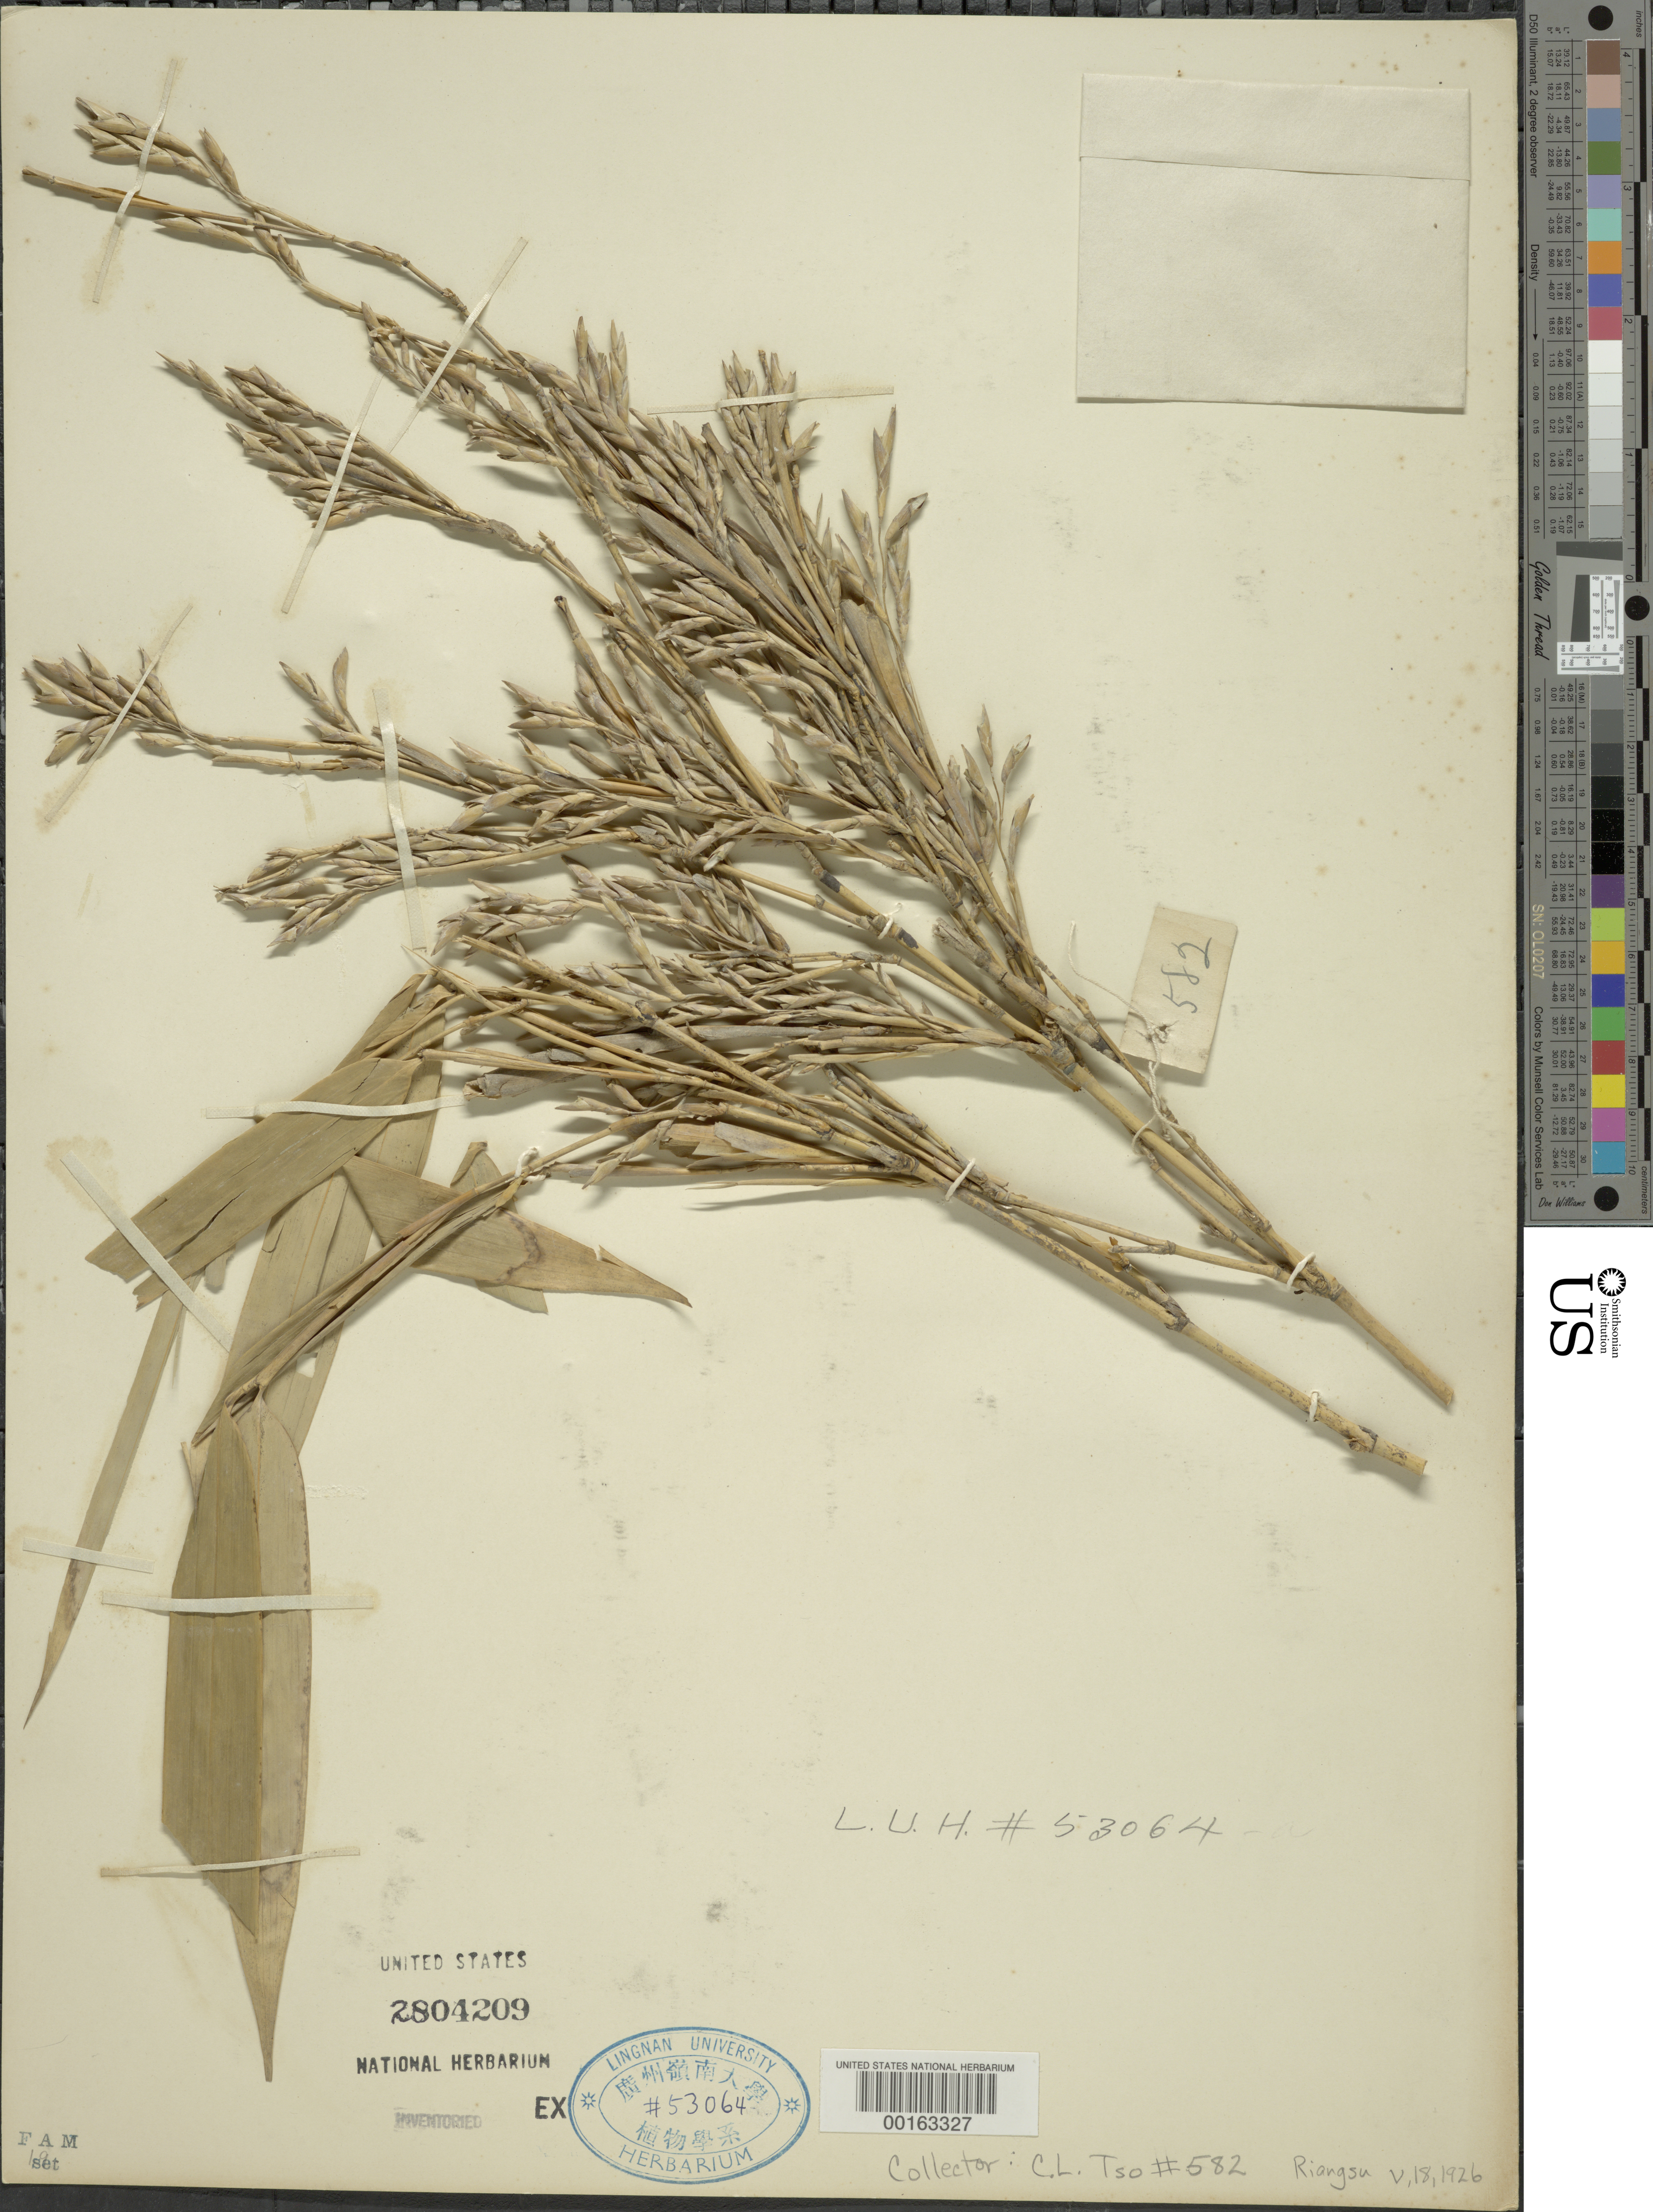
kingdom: Plantae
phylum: Tracheophyta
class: Liliopsida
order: Poales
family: Poaceae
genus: Arundinaria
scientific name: Arundinaria amara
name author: Keng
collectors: C. Tso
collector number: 582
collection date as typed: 18 May 1926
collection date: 1926-05-18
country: China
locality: South Ishing, Kingsu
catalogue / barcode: US 2804209